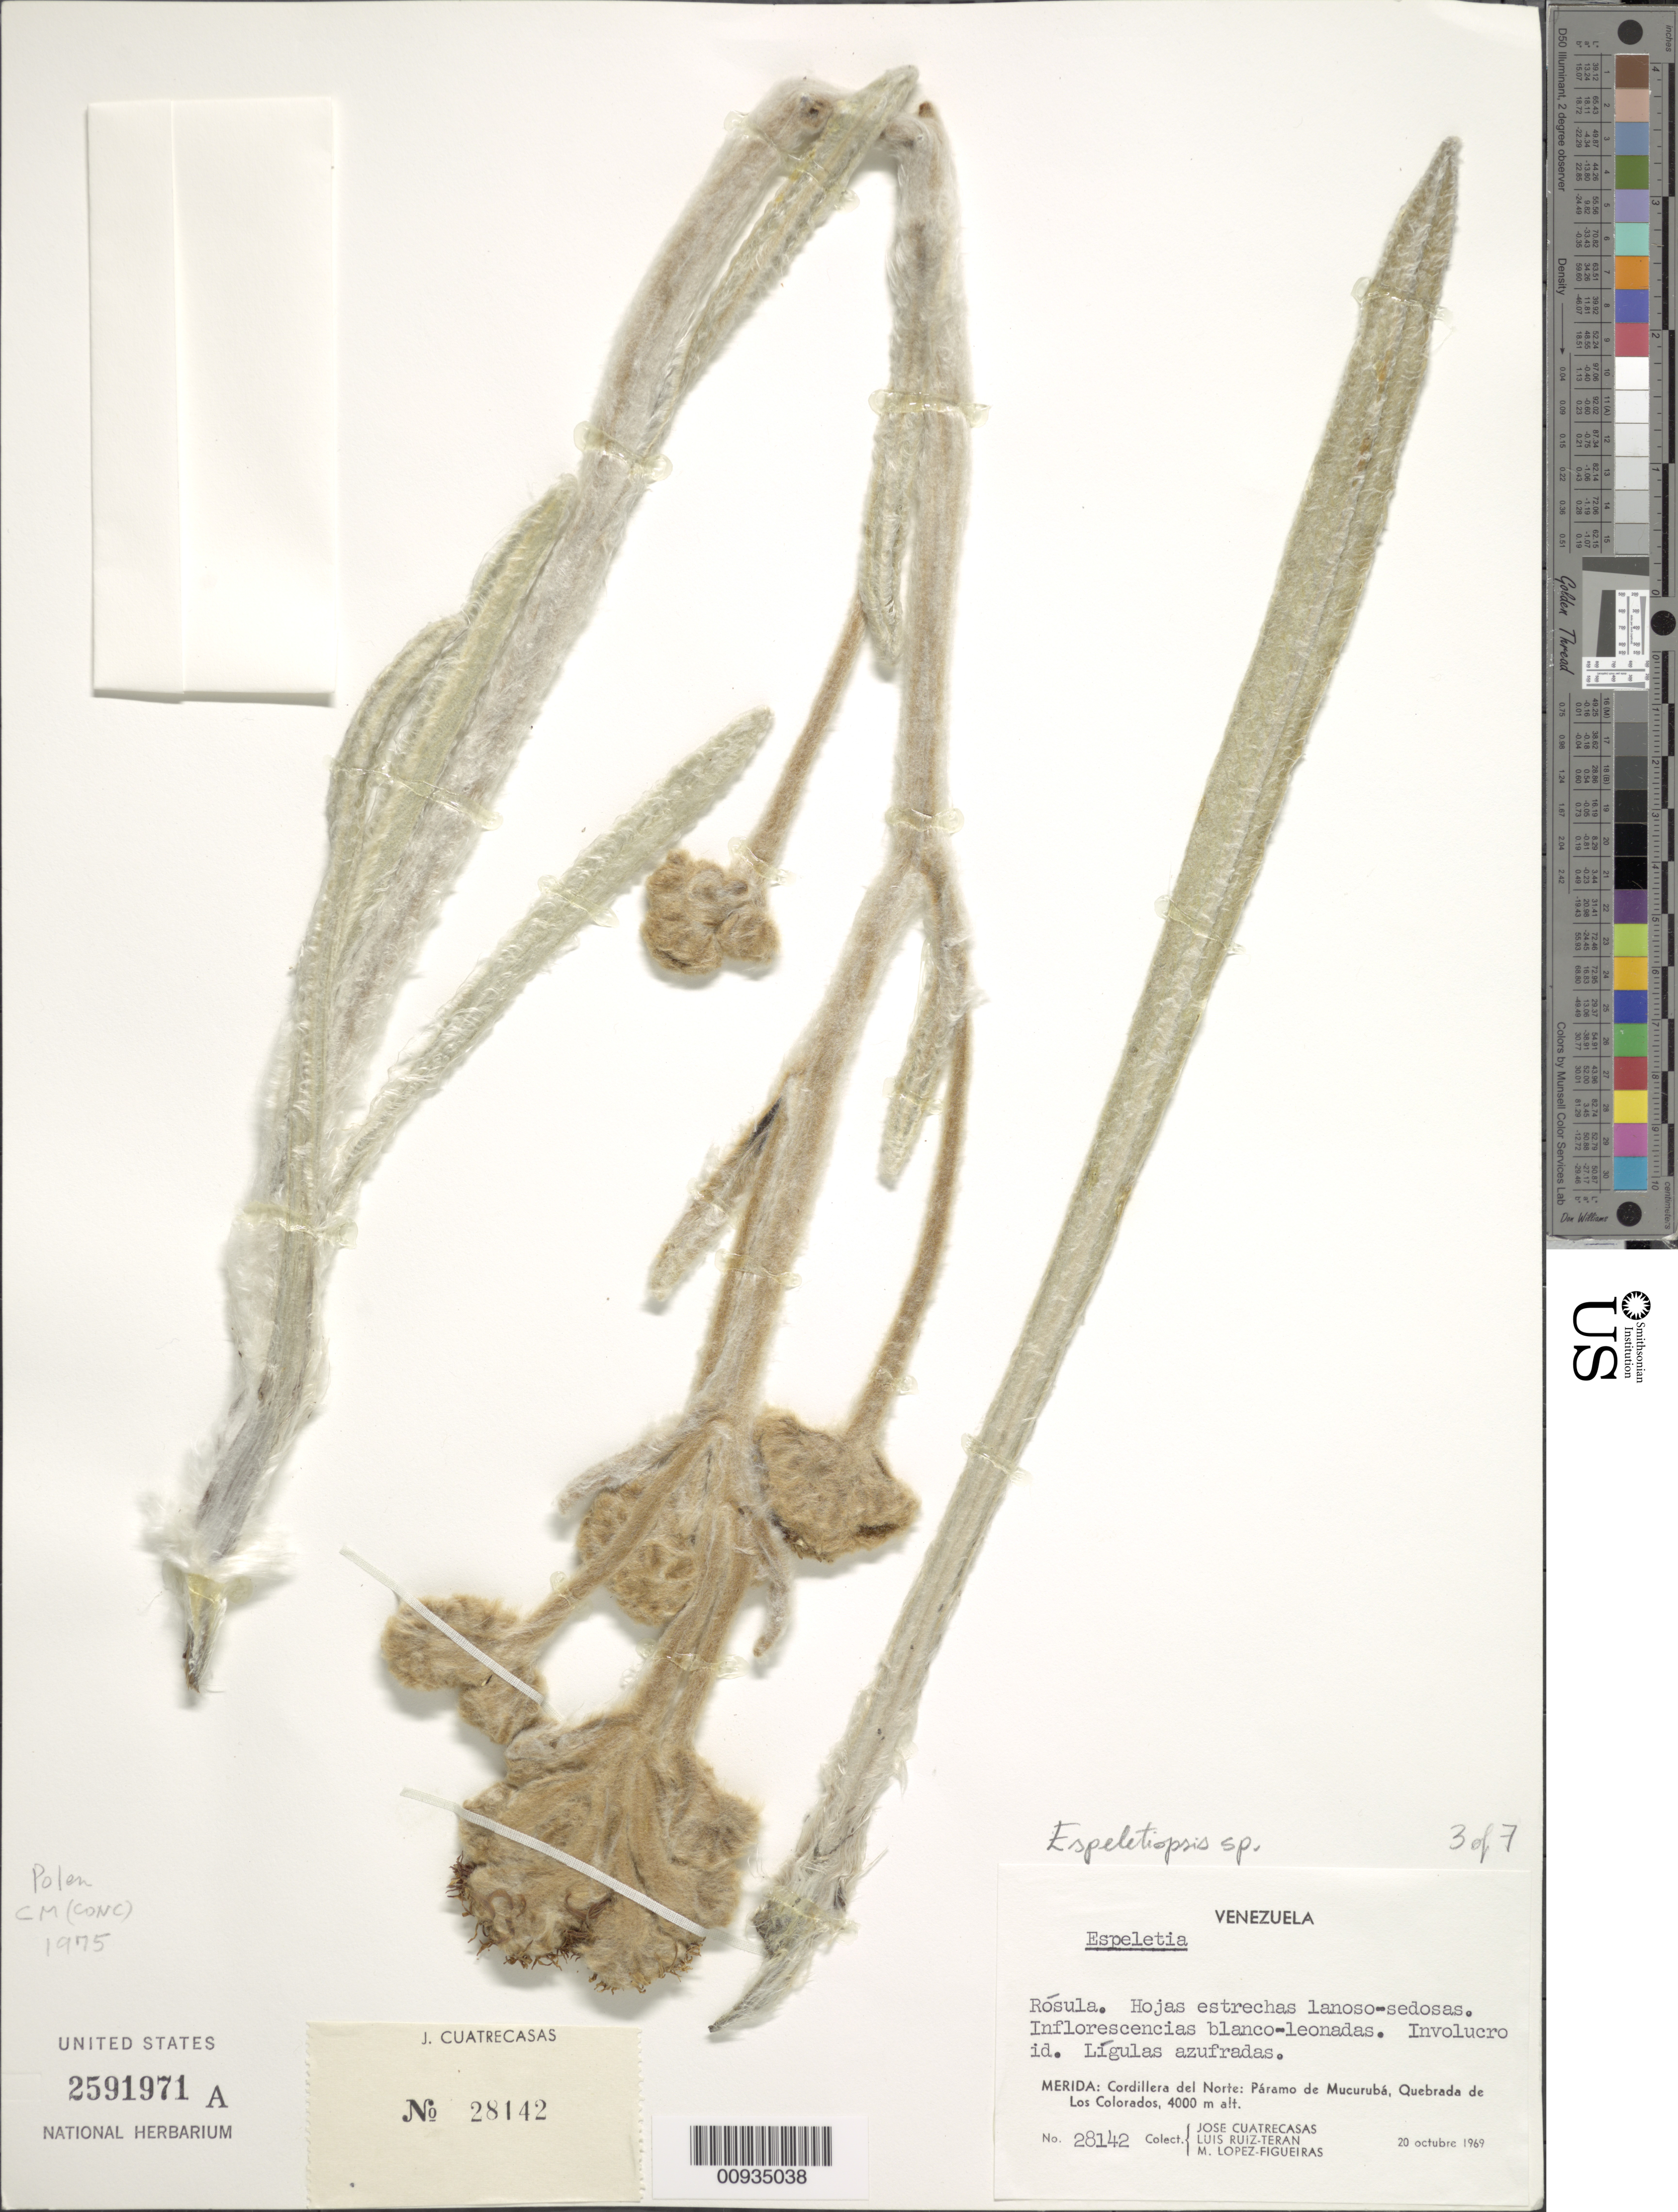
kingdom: Plantae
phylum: Tracheophyta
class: Magnoliopsida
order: Asterales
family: Asteraceae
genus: Espeletiopsis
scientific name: Espeletiopsis sp.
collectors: J. Cuatrecasas, L. Teran & M. López Figueiras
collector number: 28142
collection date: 1969-10-20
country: Venezuela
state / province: Mérida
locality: Cordillera del Norte, Paramo de Mucuruba, Quebrada deLos Colorados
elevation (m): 4000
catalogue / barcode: US 2591971A